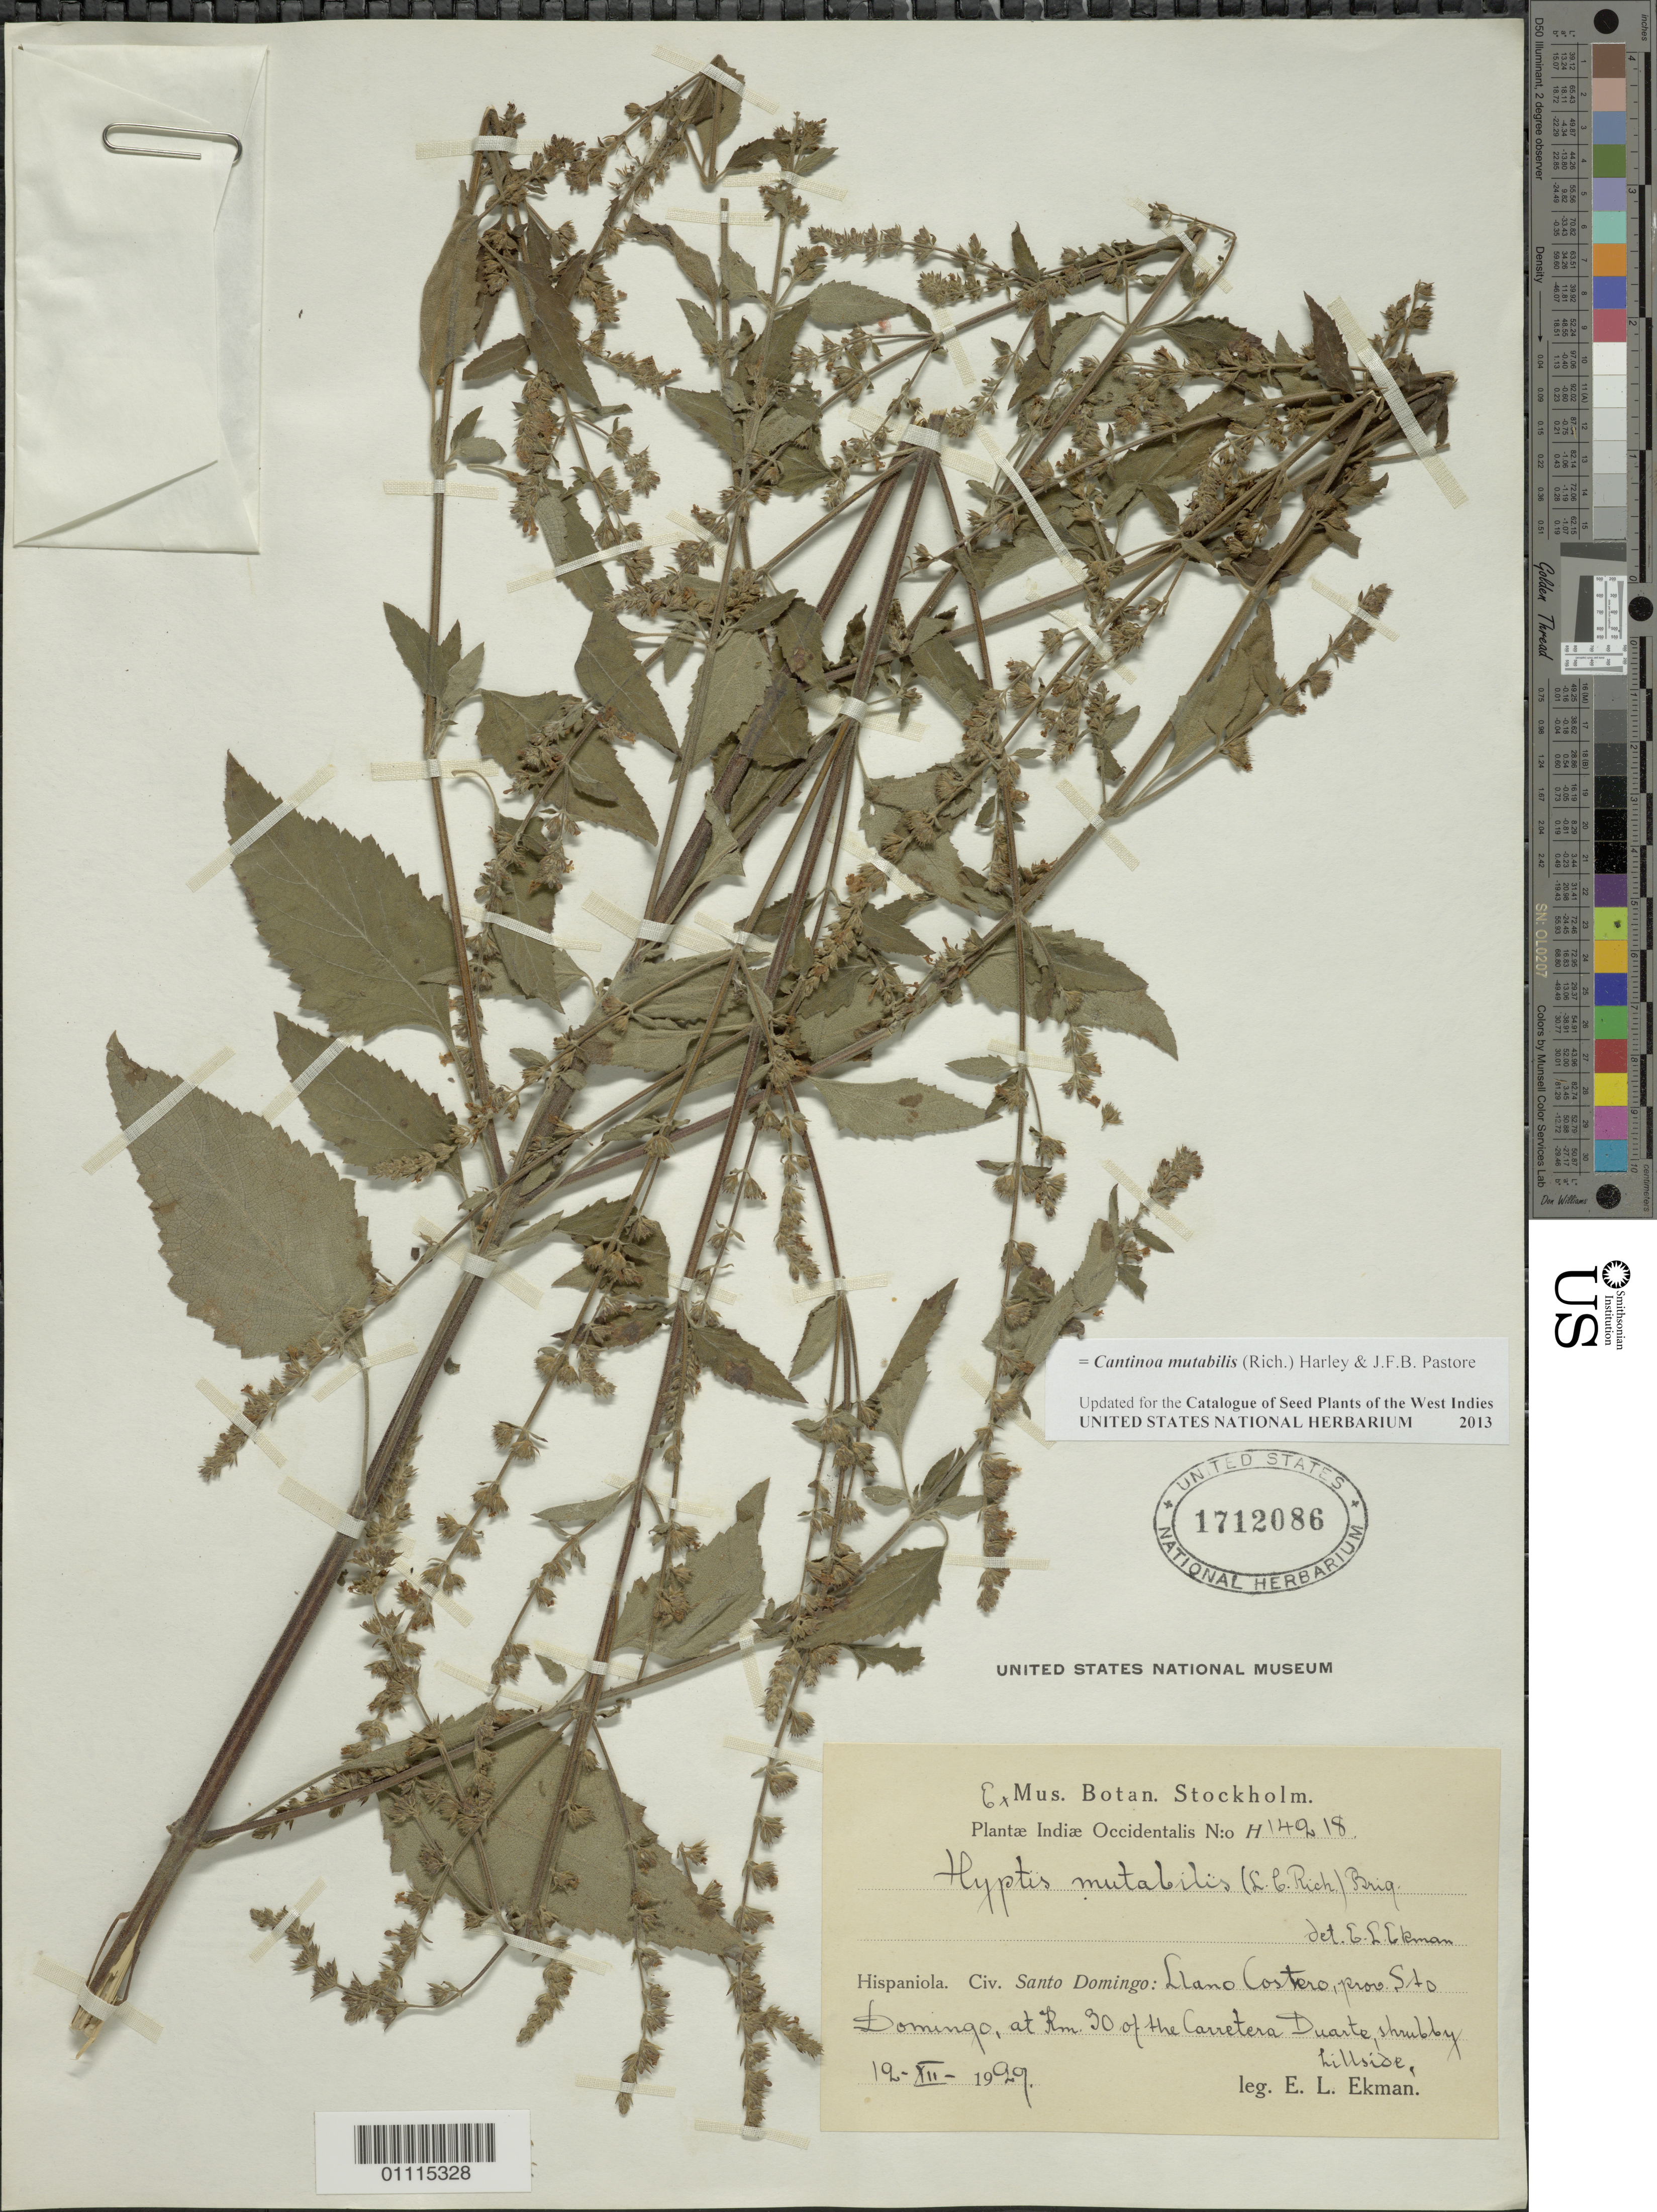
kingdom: Plantae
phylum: Tracheophyta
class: Magnoliopsida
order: Lamiales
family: Lamiaceae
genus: Cantinoa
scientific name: Cantinoa mutabilis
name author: (Rich.) Harley & J.F.B. Pastore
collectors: E. L. Ekman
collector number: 14218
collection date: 1929-12-19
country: Dominican Republic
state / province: Distrito Nacional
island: Hispaniola I.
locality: Santo Domingo. Llano Costero, km 50 of the Carretera Duarte.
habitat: Shrubby hillside.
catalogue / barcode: US 1712086